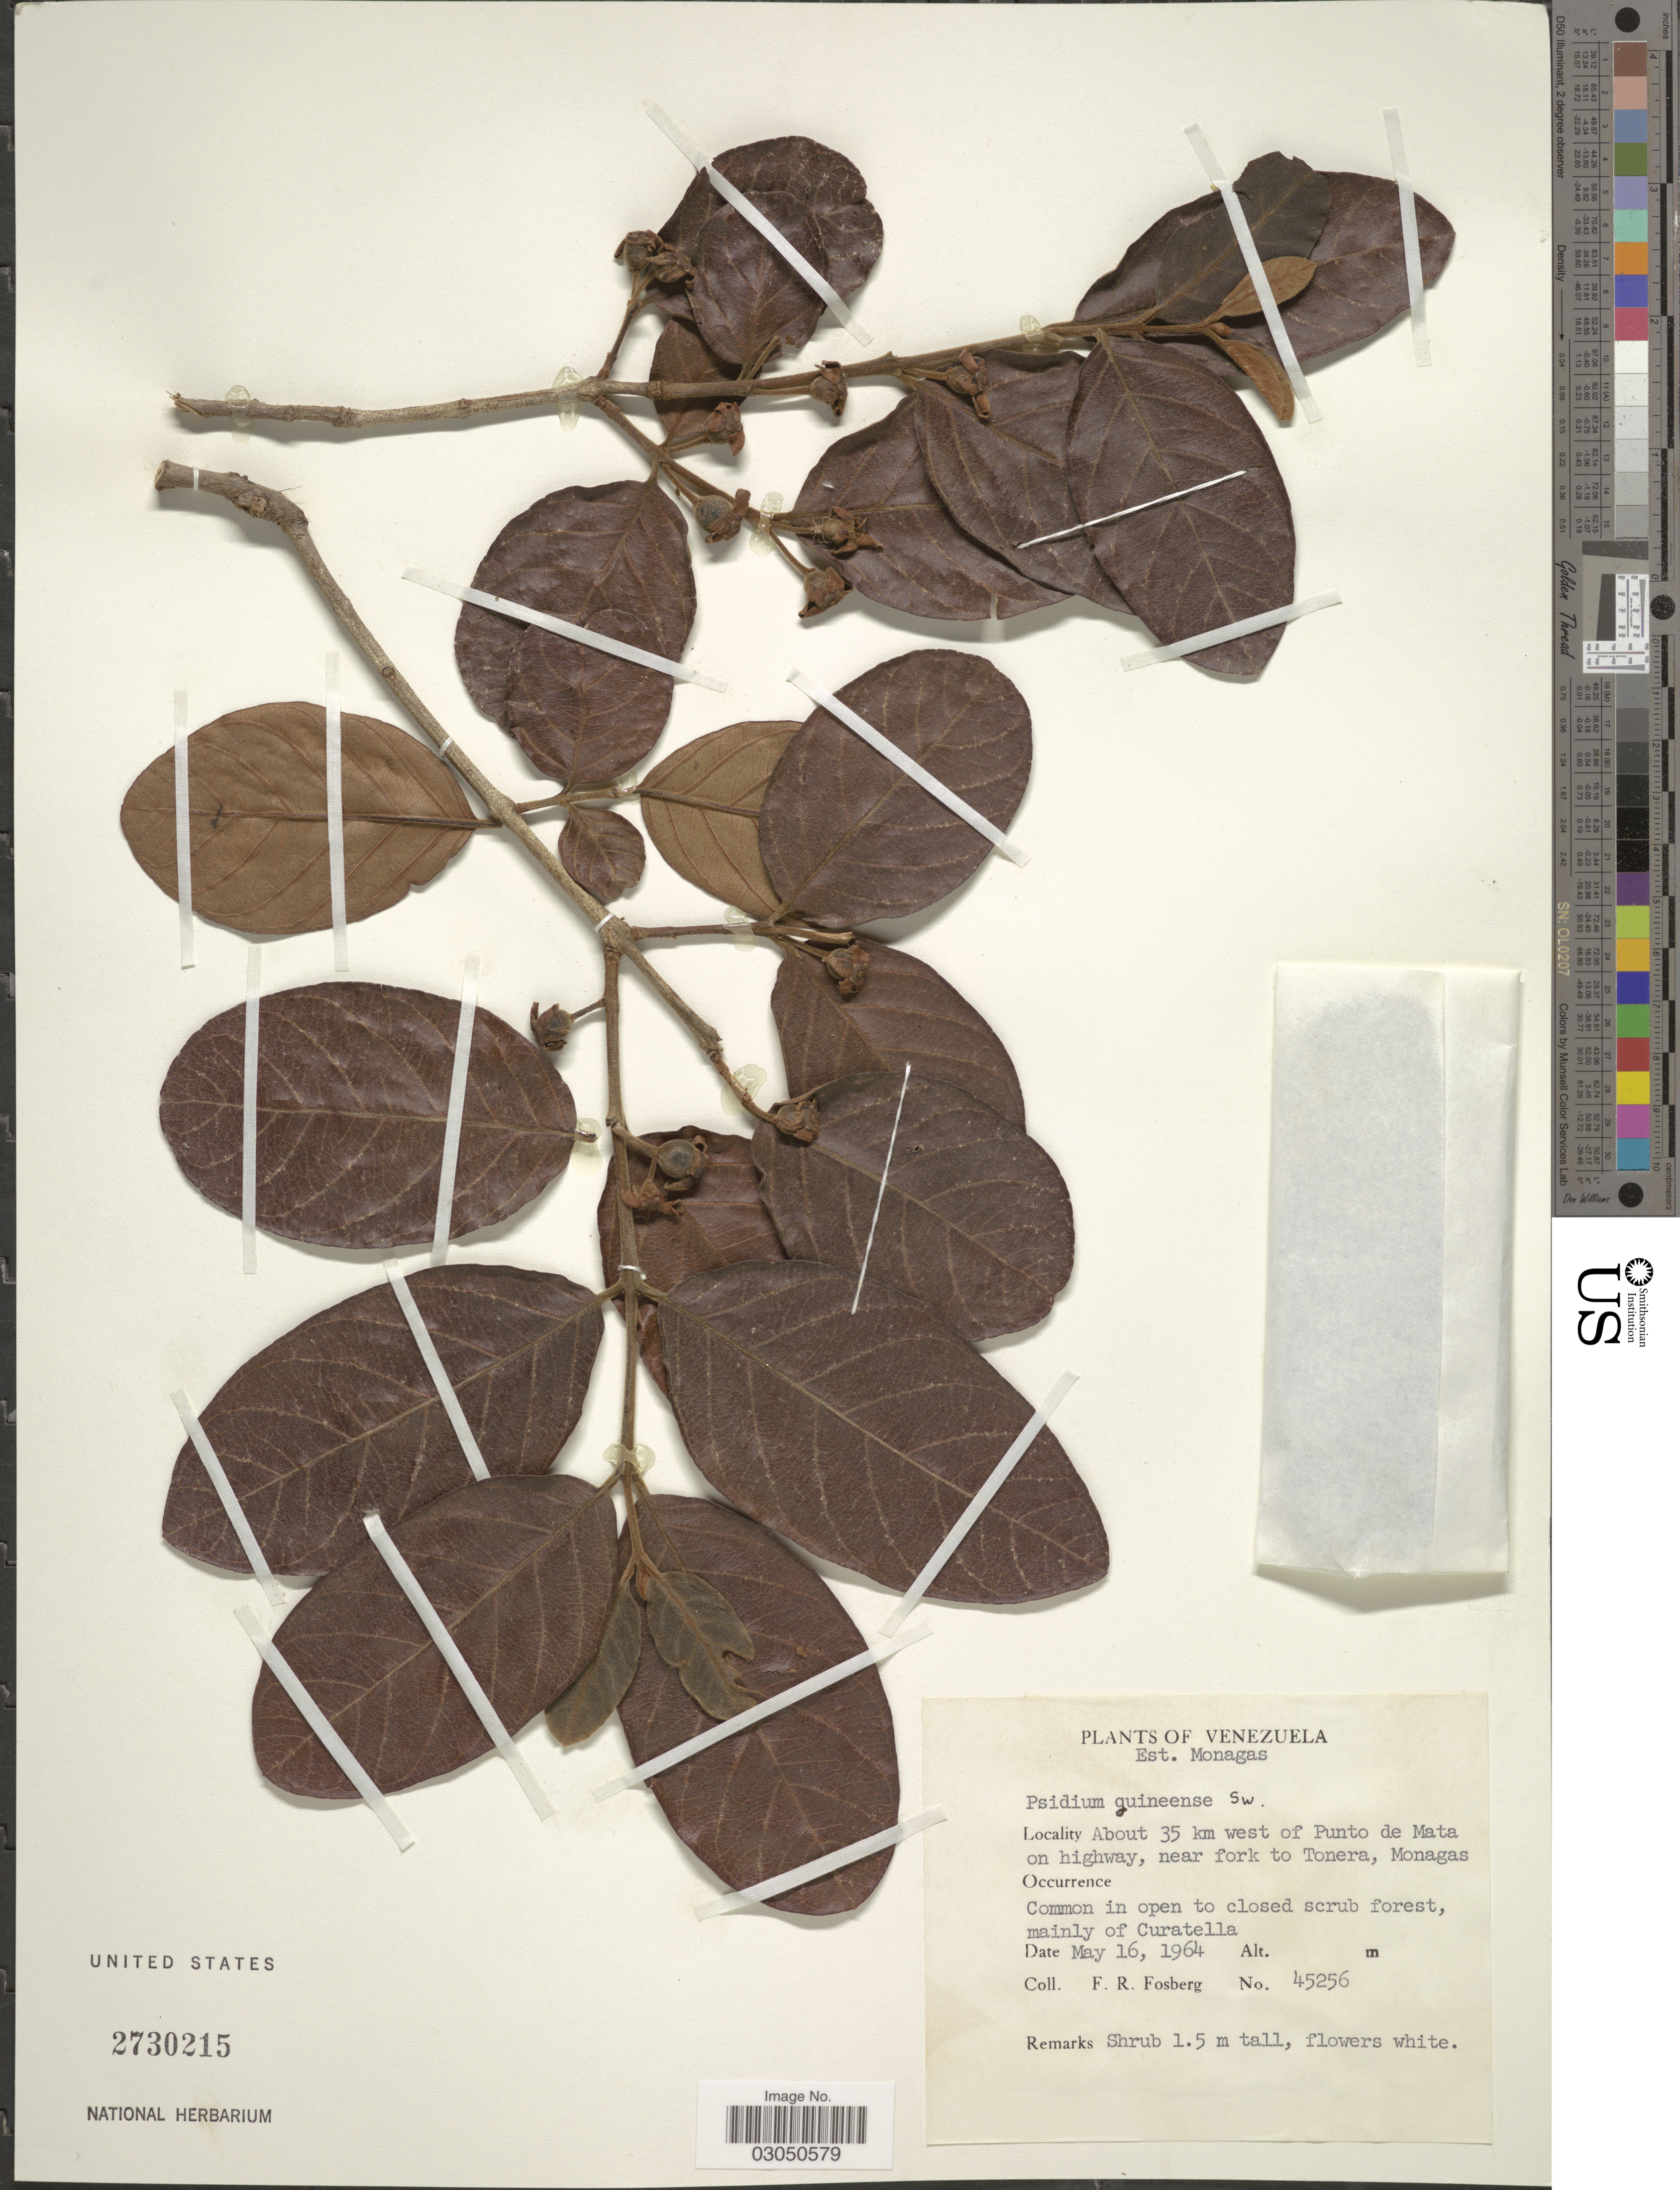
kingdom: Plantae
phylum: Tracheophyta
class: Magnoliopsida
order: Myrtales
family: Myrtaceae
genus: Psidium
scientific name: Psidium guineense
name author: Sw.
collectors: F. R. Fosberg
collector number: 45256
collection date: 1964-05-16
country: Venezuela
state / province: Monagas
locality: Est. Monagas. About 35 km west of Punto de Mata on highway, near fork to Tonera, Monagas.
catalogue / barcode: US 2730215